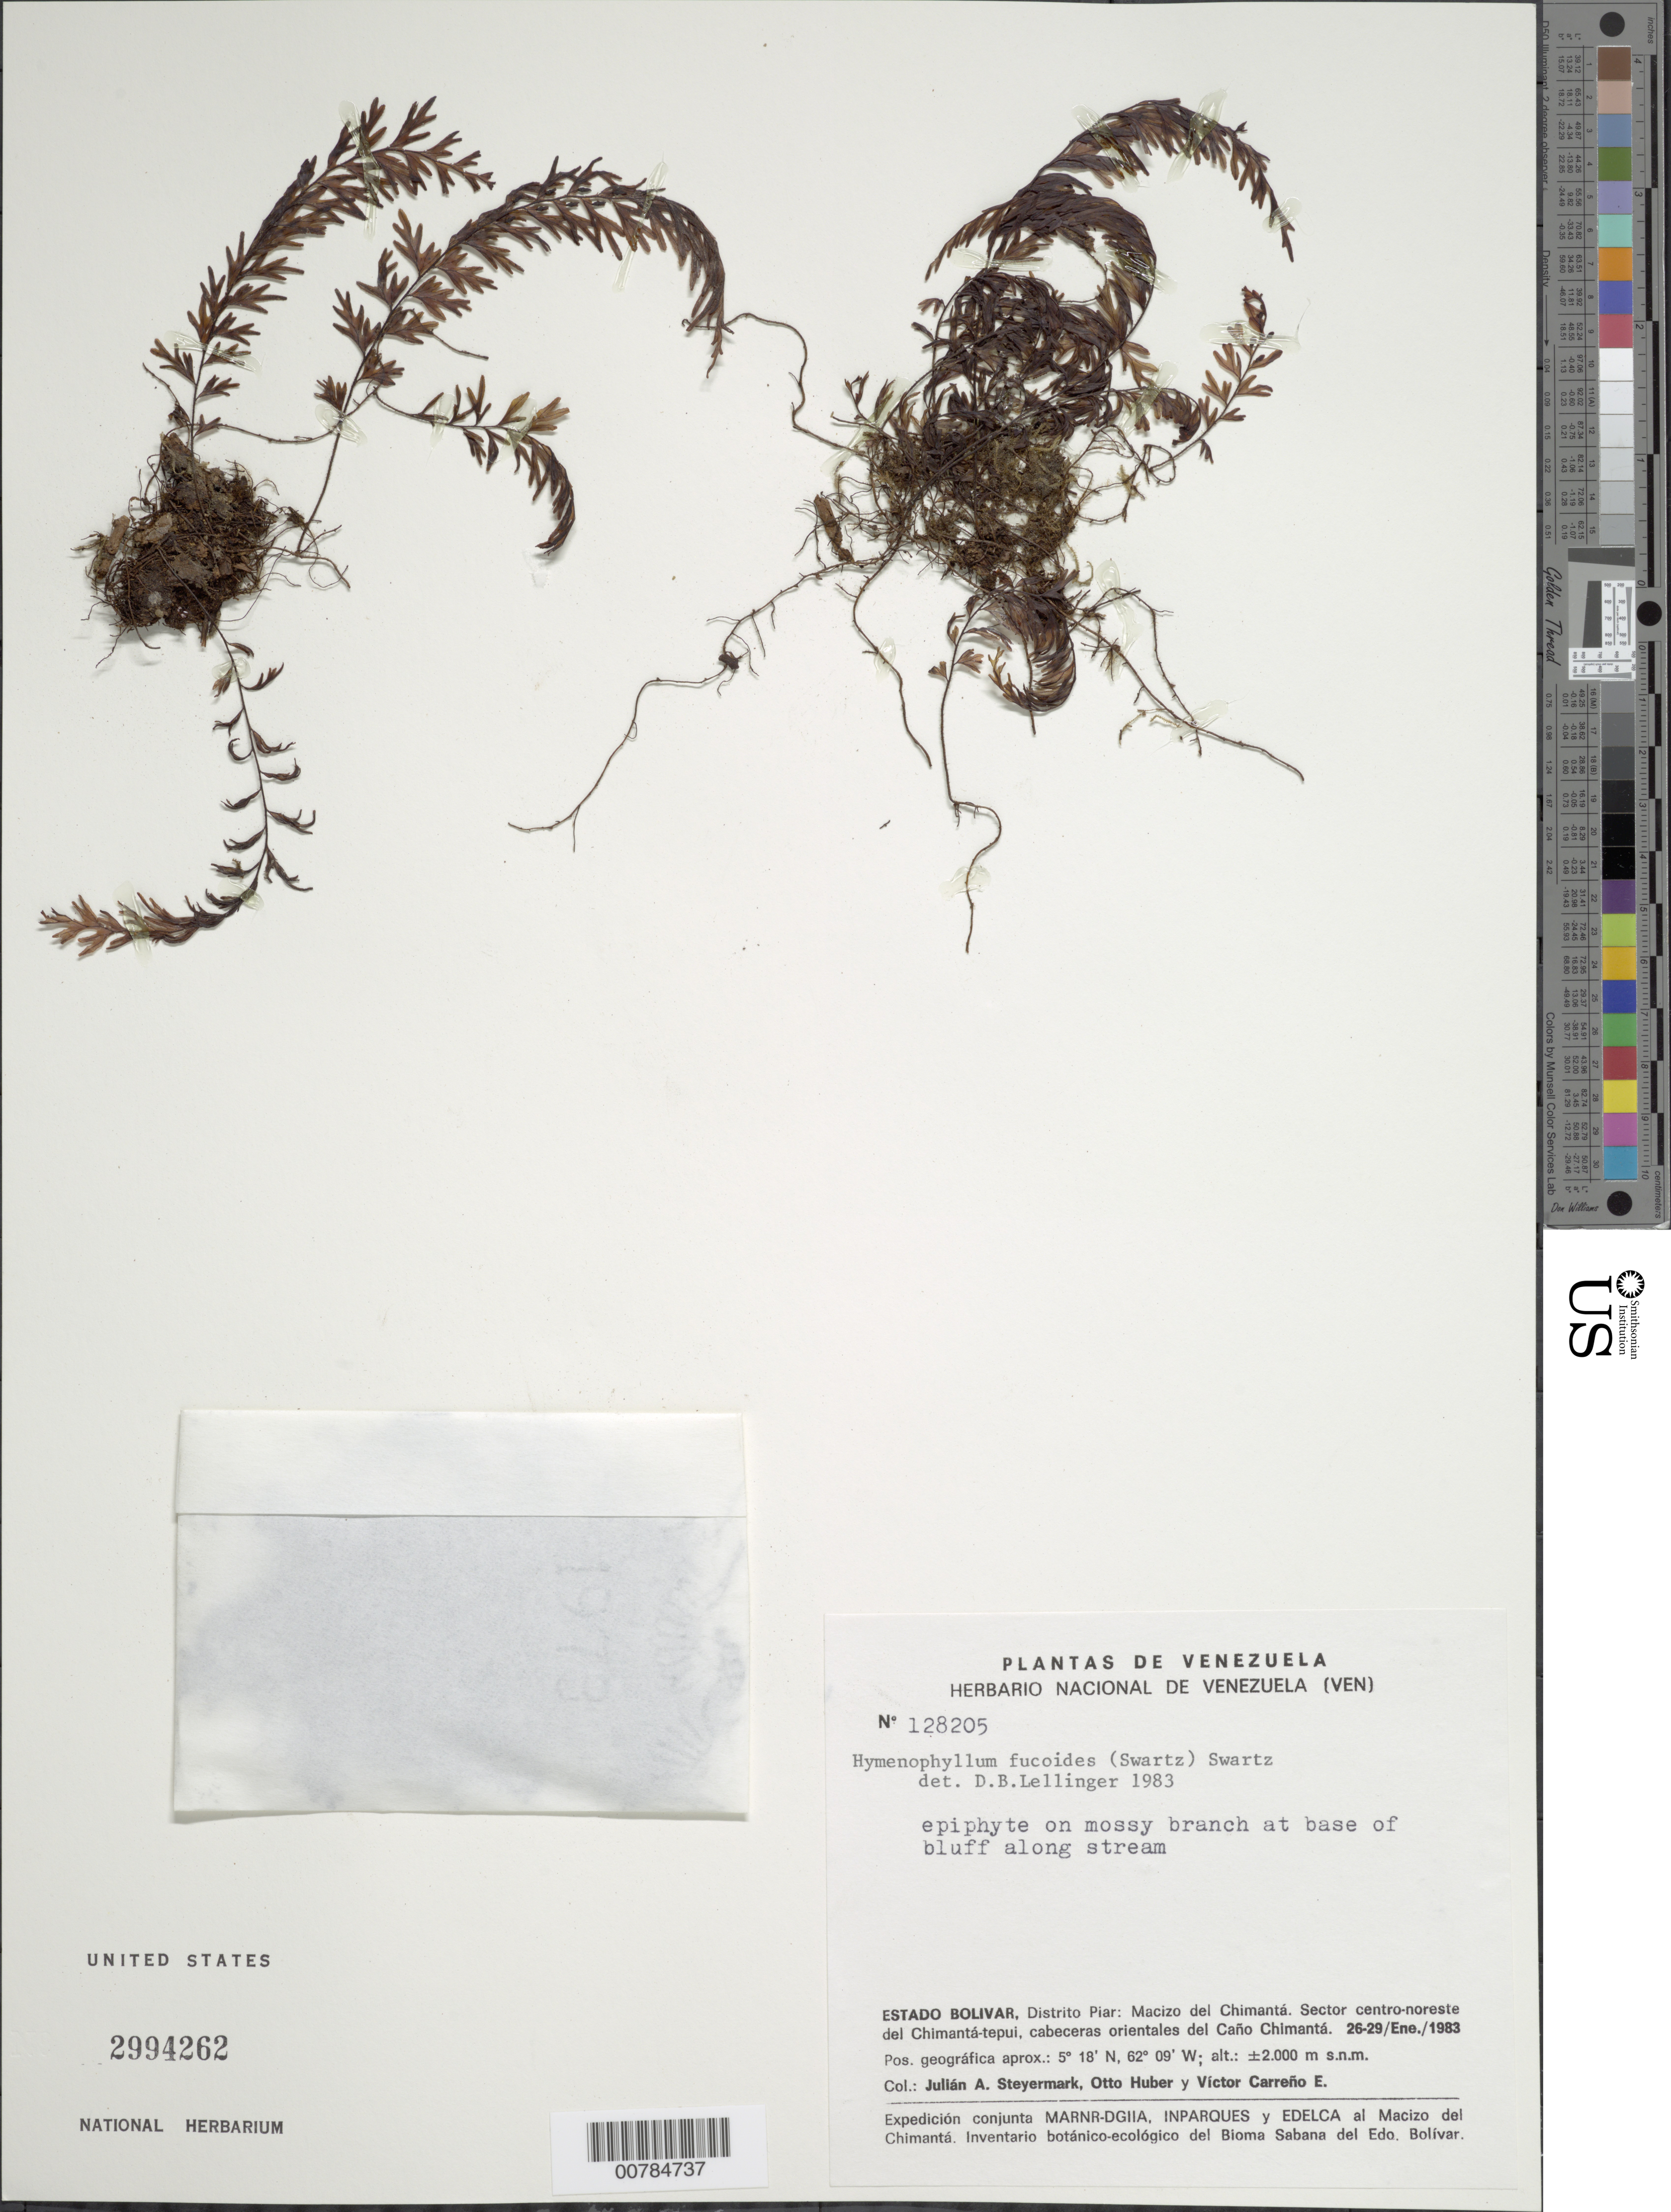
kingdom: Plantae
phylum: Tracheophyta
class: Polypodiopsida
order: Hymenophyllales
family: Hymenophyllaceae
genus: Hymenophyllum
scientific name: Hymenophyllum fucoides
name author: (Sw.) Sw.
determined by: Lellinger, David B., (BOT), Smithsonian Institution - National Museum of Natural History (UNITED STATES)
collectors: J. Steyermark, O. Huber & V. Carreño E.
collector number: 128205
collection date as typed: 26-Jan-83 to 29-Jan-83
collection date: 1983-01-26/1983-01-29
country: Venezuela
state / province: Bolívar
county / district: Piar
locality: Macizo del Chimantá, sector centro-noreste del Chimantá-tepuí, cabeceras orientales del Caño Chimantá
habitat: Base of bluff along stream; on mossy branch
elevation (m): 2000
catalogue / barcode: US 2994262